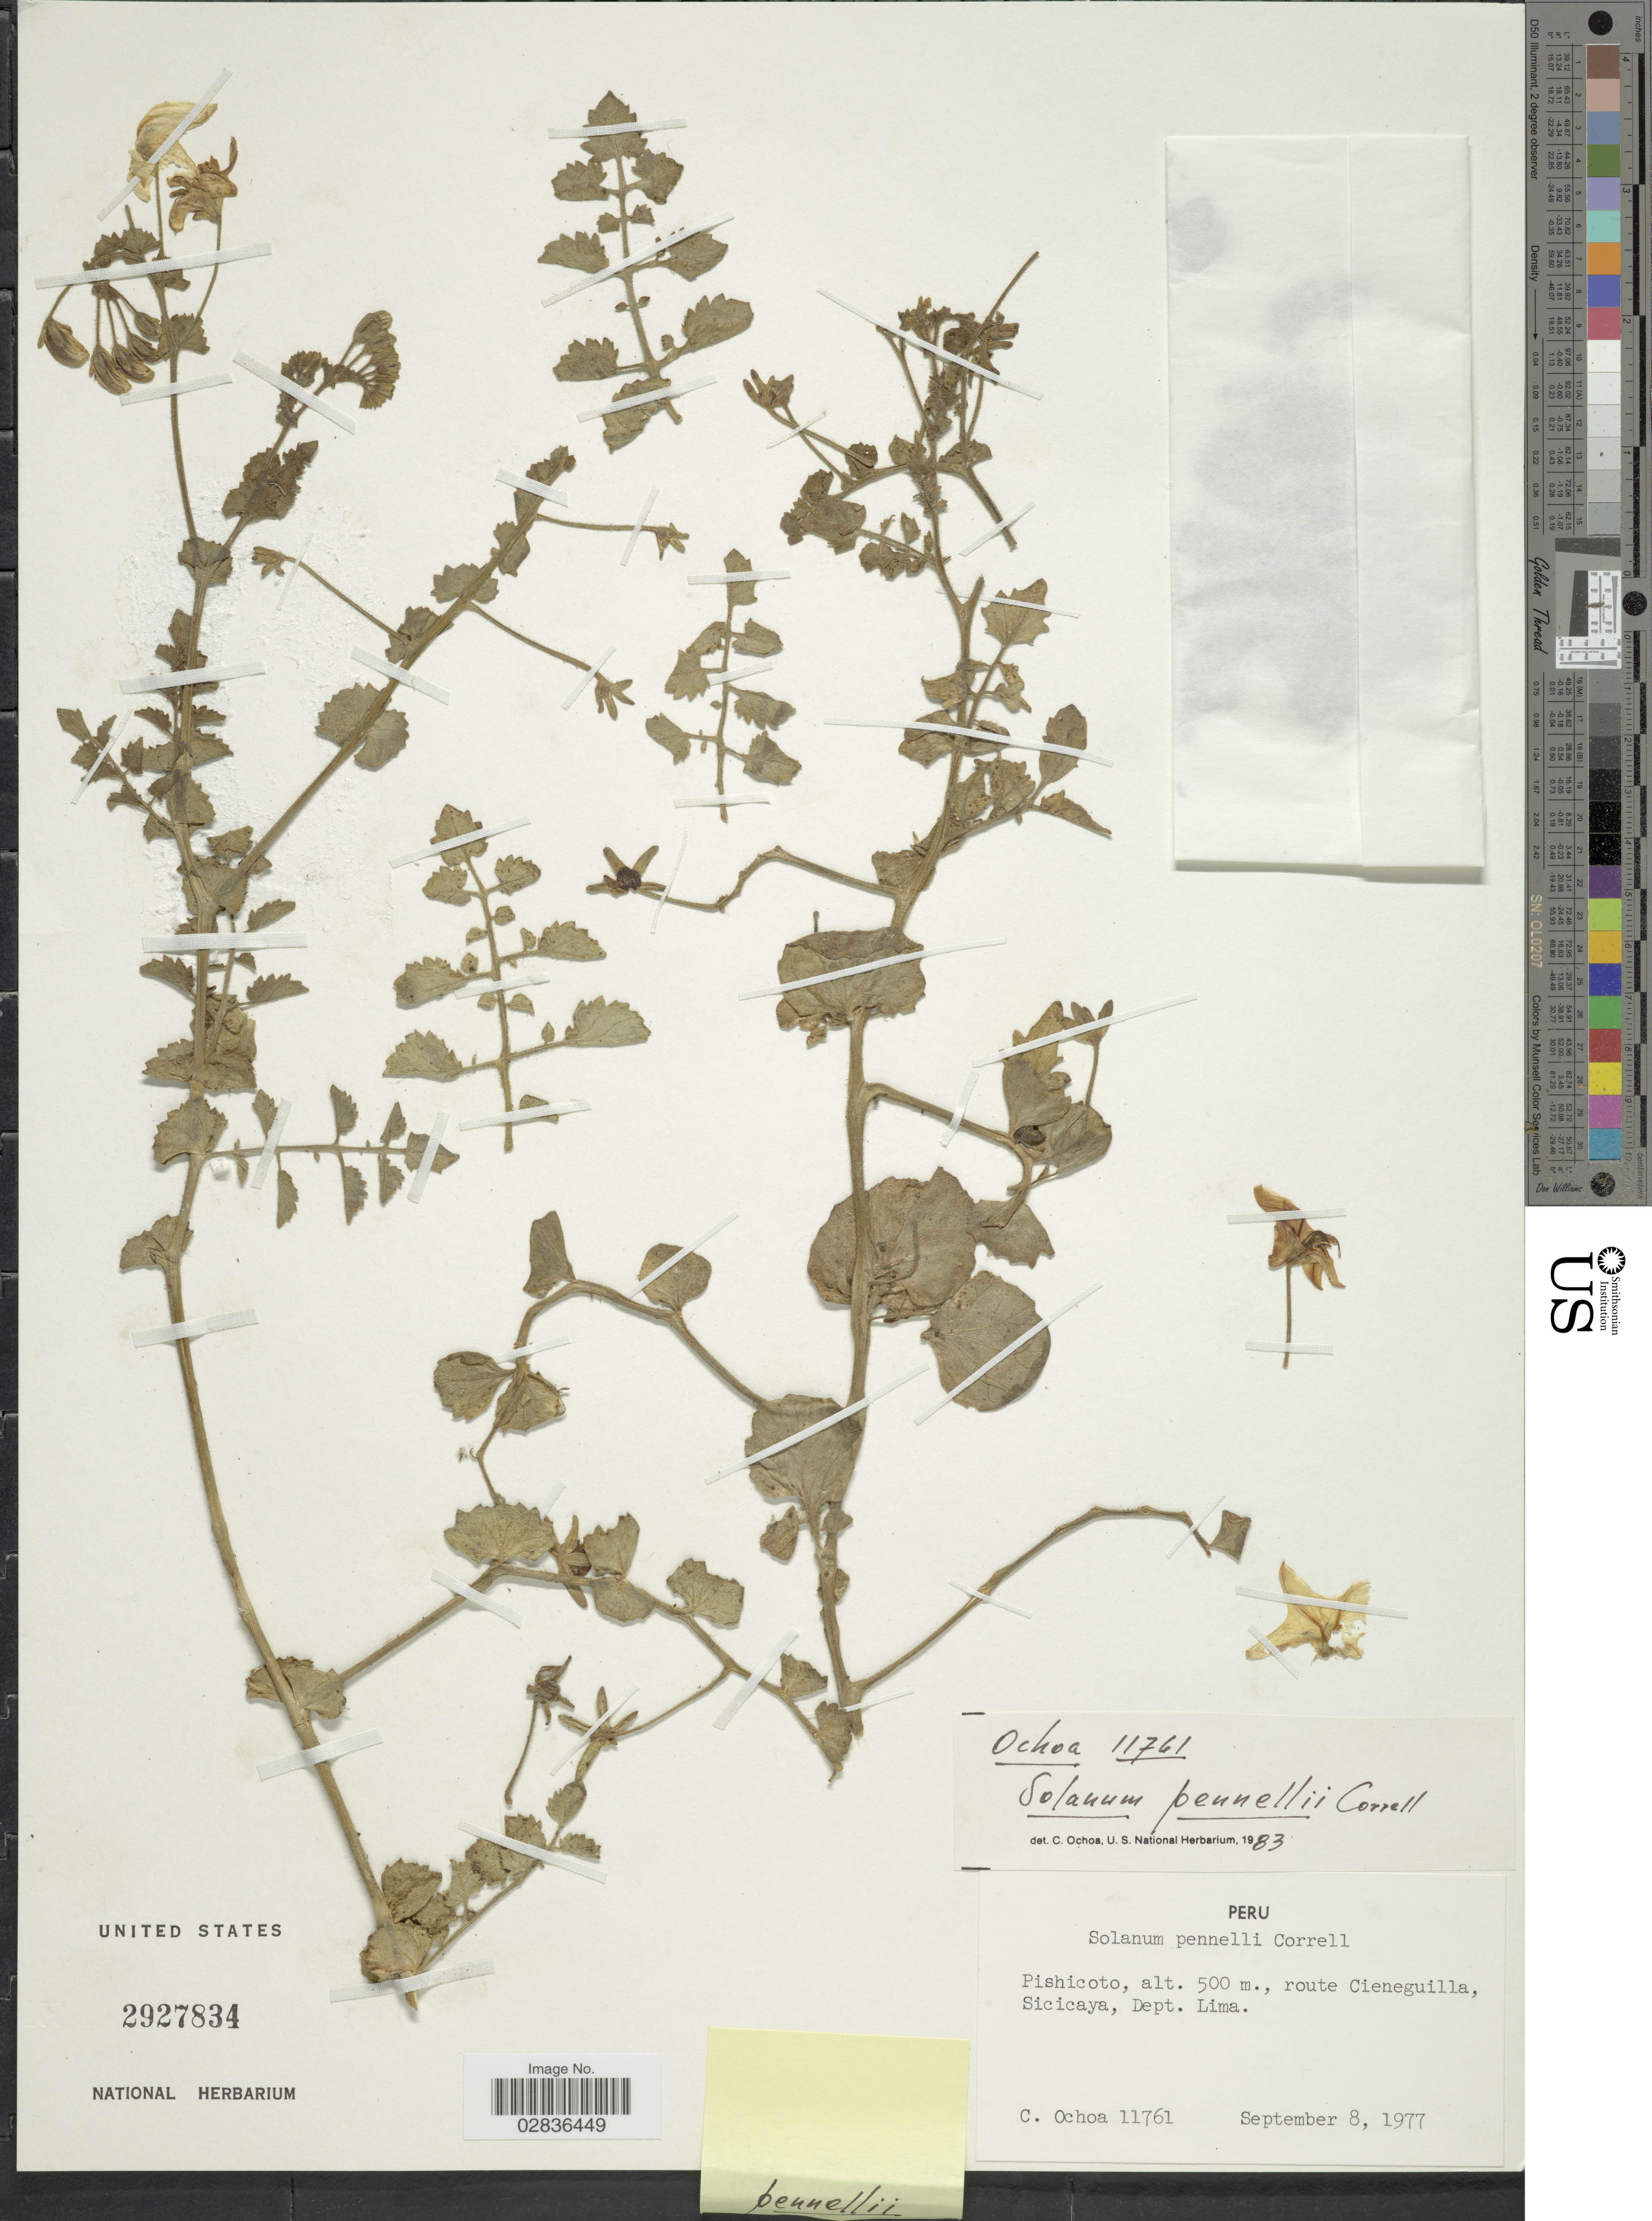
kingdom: Plantae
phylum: Tracheophyta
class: Magnoliopsida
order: Solanales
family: Solanaceae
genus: Solanum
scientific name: Solanum pennellii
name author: Correll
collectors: C. Ochoa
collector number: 11761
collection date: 1977-09-08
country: Peru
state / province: Lima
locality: Pishicoto, route Cieneguilla, Sicicaya, Dept. Lima.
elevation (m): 500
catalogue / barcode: US 2927834